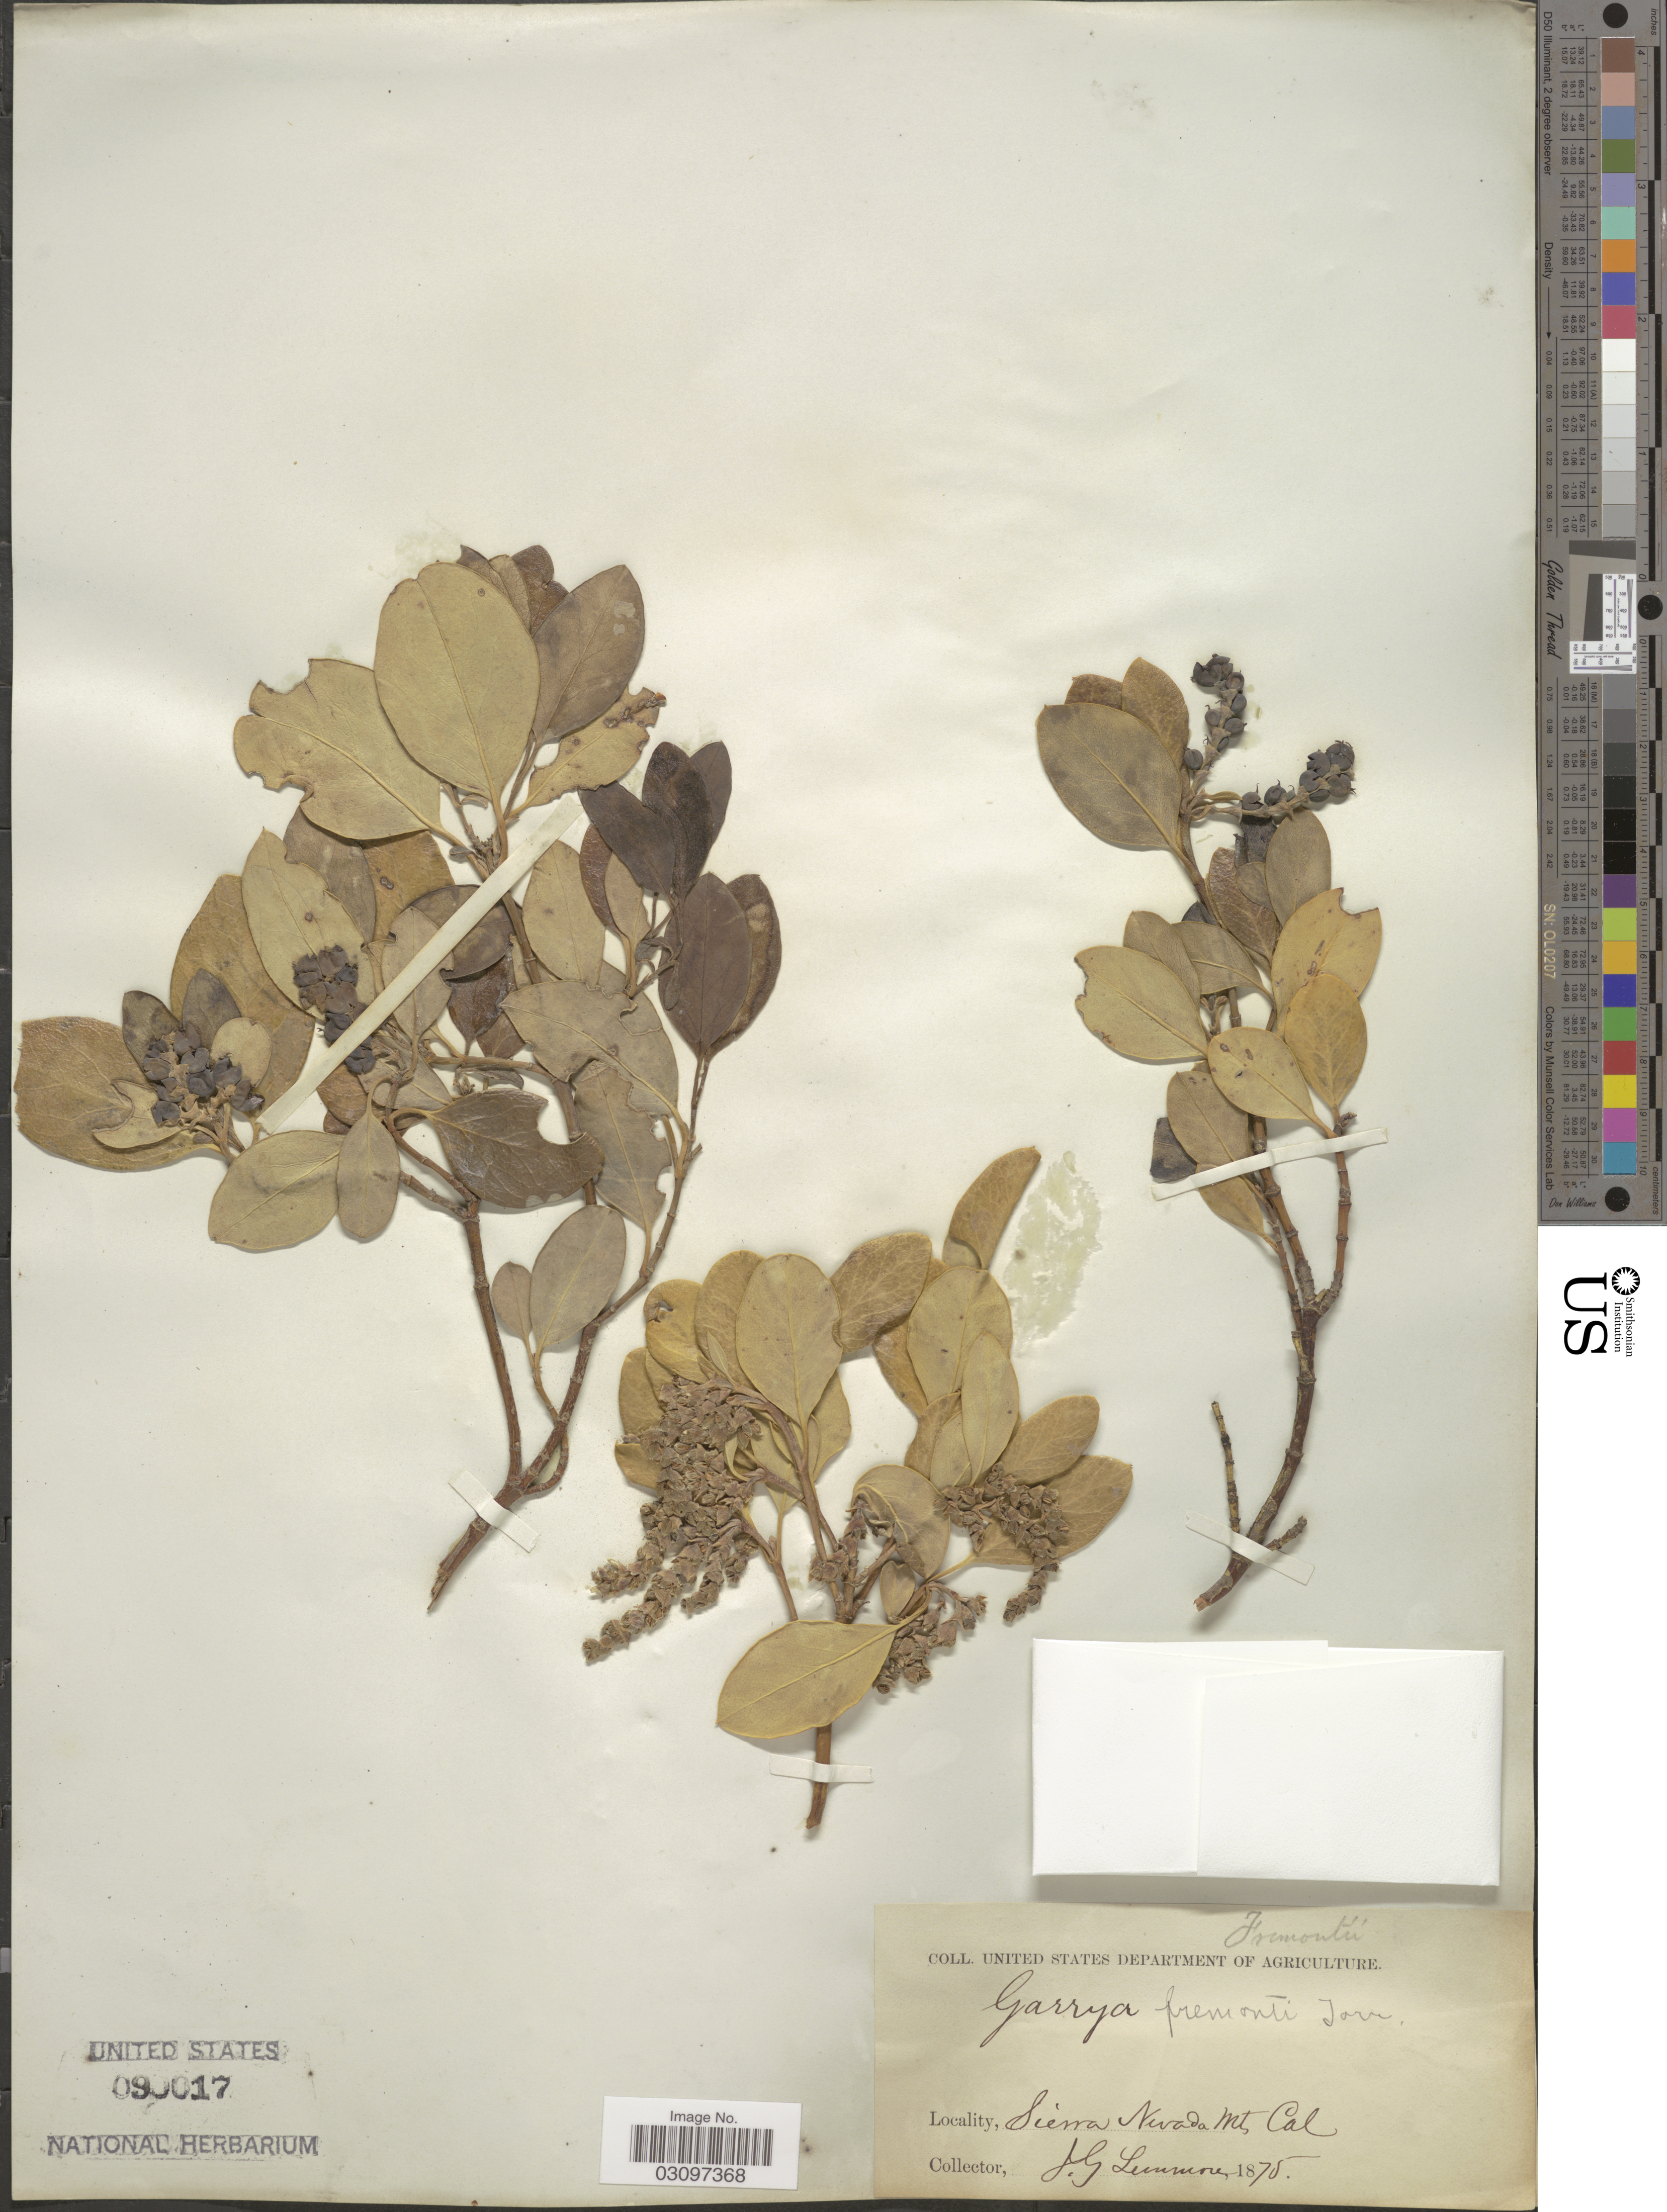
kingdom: Plantae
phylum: Tracheophyta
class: Magnoliopsida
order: Garryales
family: Garryaceae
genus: Garrya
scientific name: Garrya fremontii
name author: Torr.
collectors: J. Lemmon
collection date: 1875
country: United States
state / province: California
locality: Sierra Nevada Mts.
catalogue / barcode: US 90017